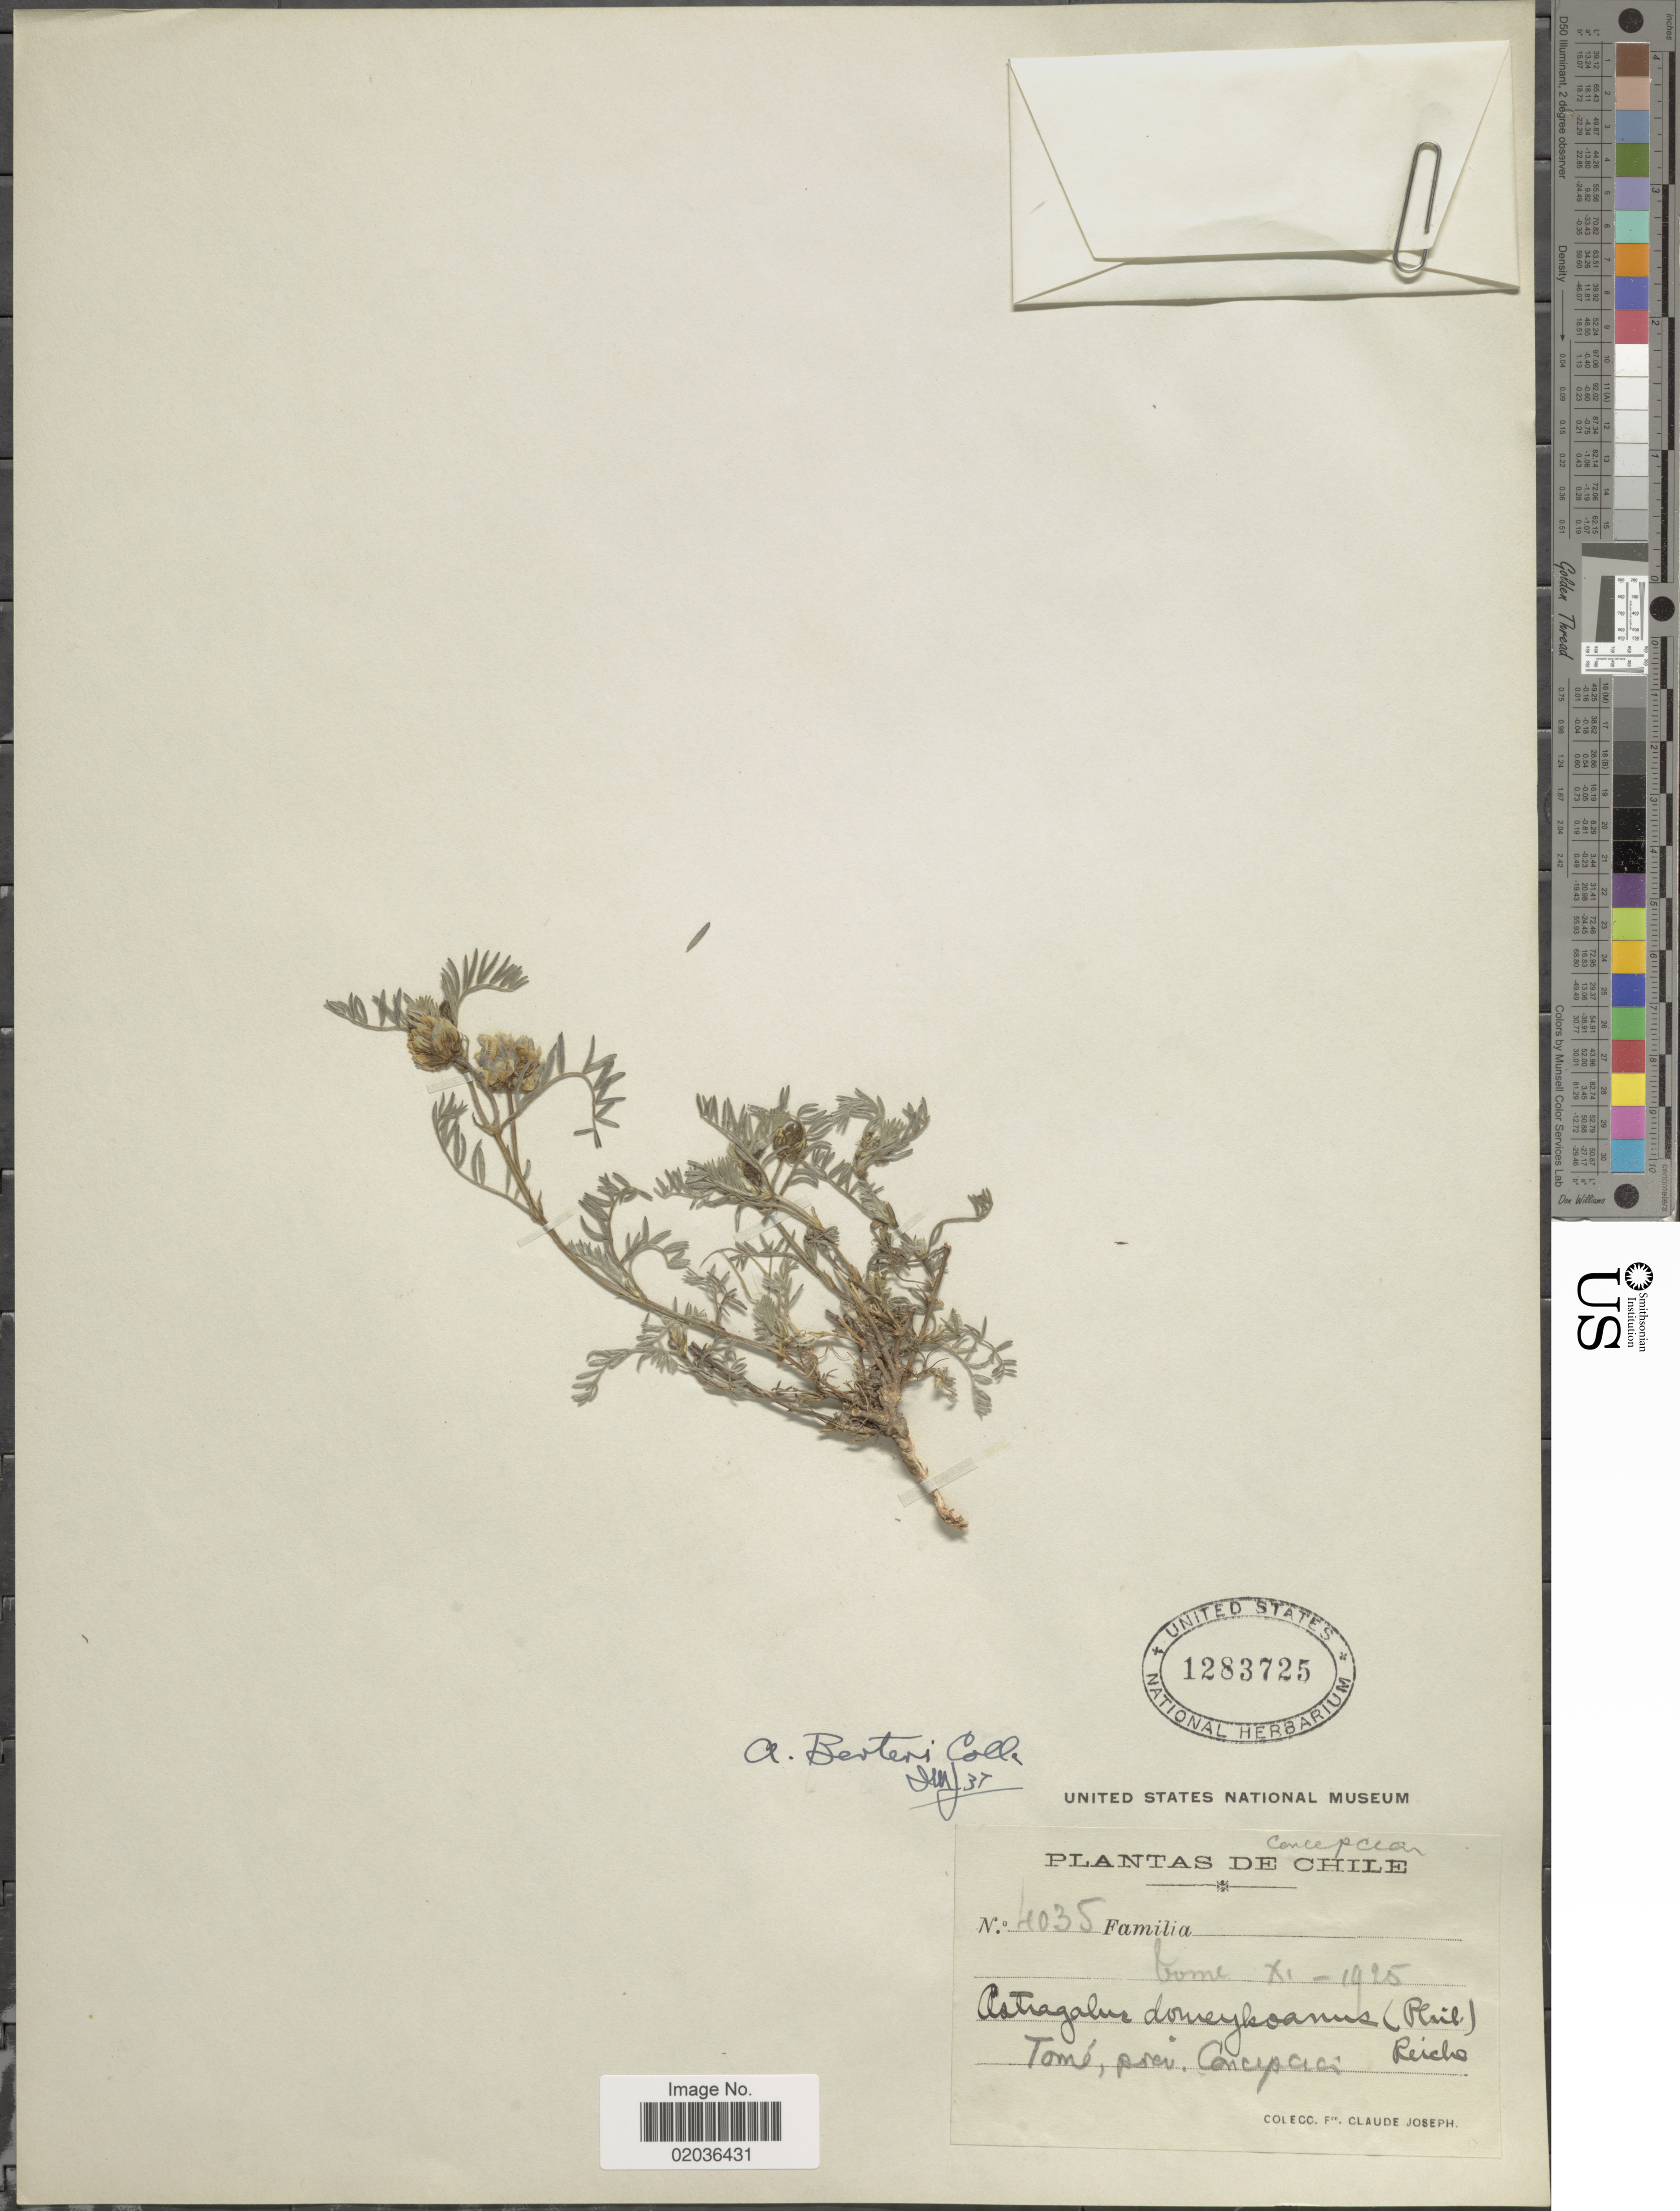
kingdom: Plantae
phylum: Tracheophyta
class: Magnoliopsida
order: Fabales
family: Fabaceae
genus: Astragalus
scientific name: Astragalus berteri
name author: Colla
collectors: Bro. Claude-Joseph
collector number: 4035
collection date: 1925-11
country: Chile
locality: Tome, prov. Concepcion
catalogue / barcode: US 1283725